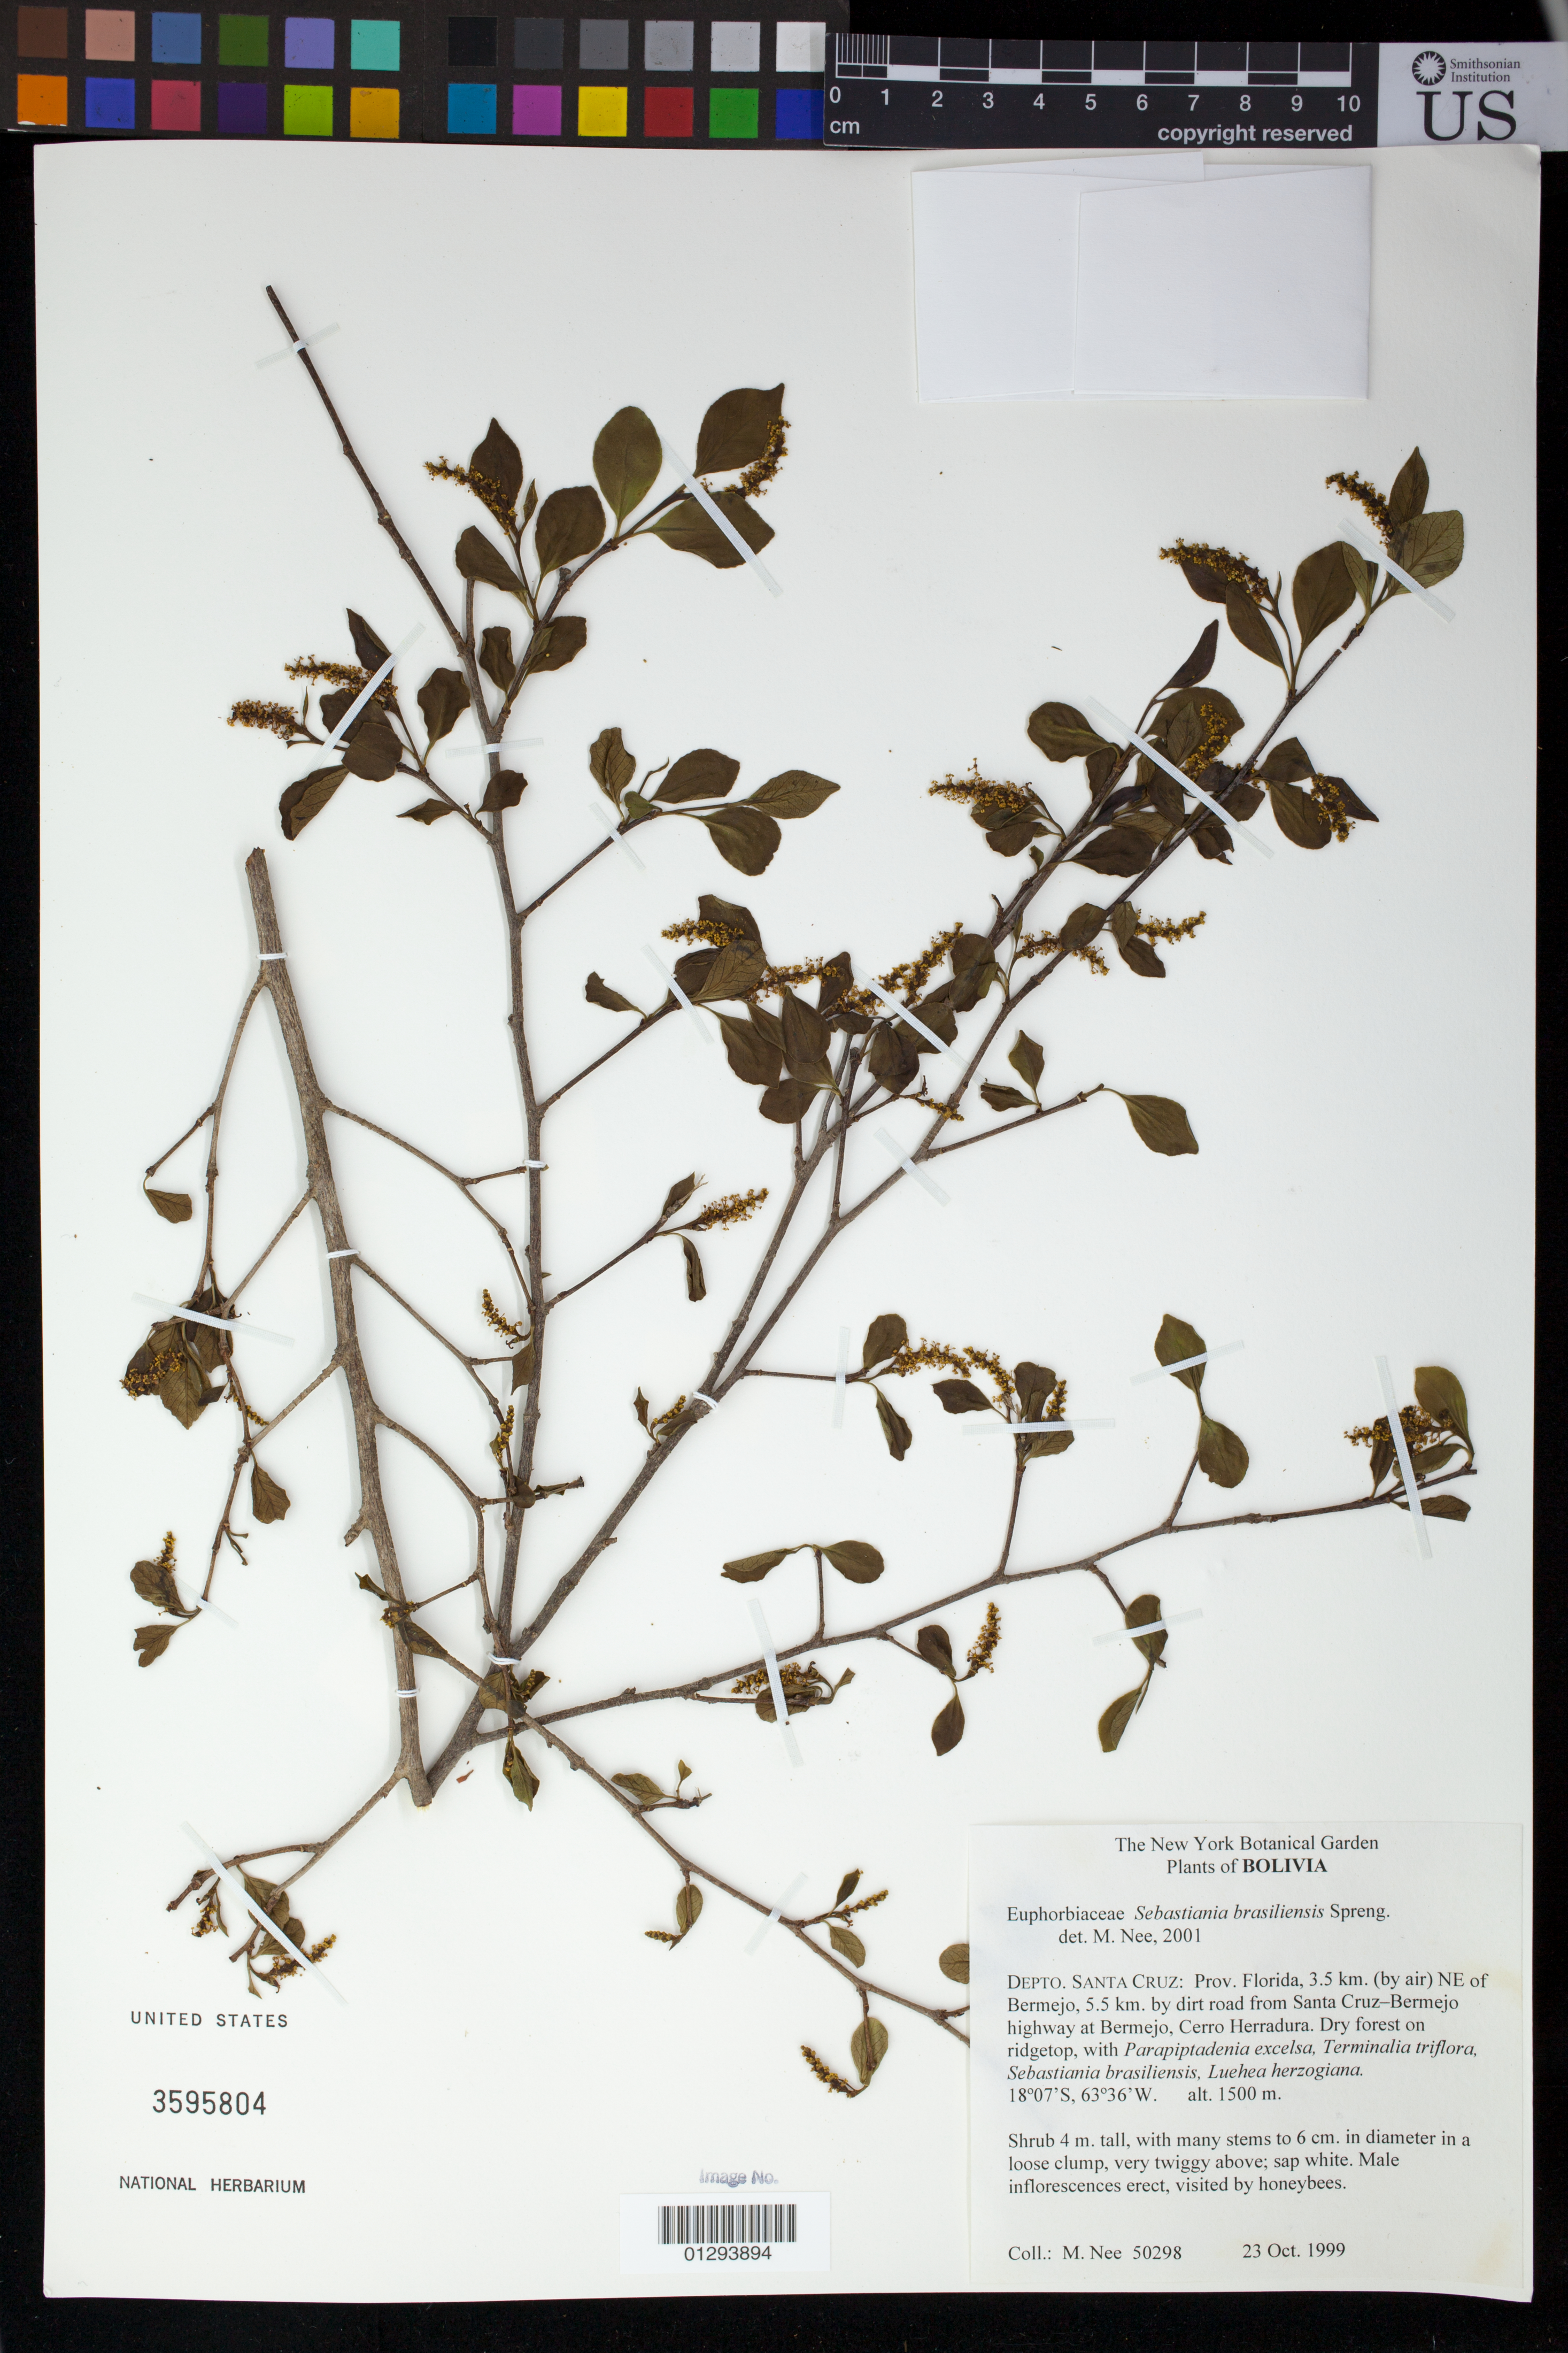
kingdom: Plantae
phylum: Tracheophyta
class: Magnoliopsida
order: Malpighiales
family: Euphorbiaceae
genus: Sebastiania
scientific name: Sebastiania brasiliensis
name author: Spreng.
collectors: M. Nee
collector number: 50298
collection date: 1999-10-23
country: Bolivia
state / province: Santa Cruz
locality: Prov. Florida, 3.5 km. (by air) NE of Bermejo, 5.5 km. by dirt road from Santa Cruz-Bermejo highway at Bermejo, Cerro Herradura.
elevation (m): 1500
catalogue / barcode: US 3595804